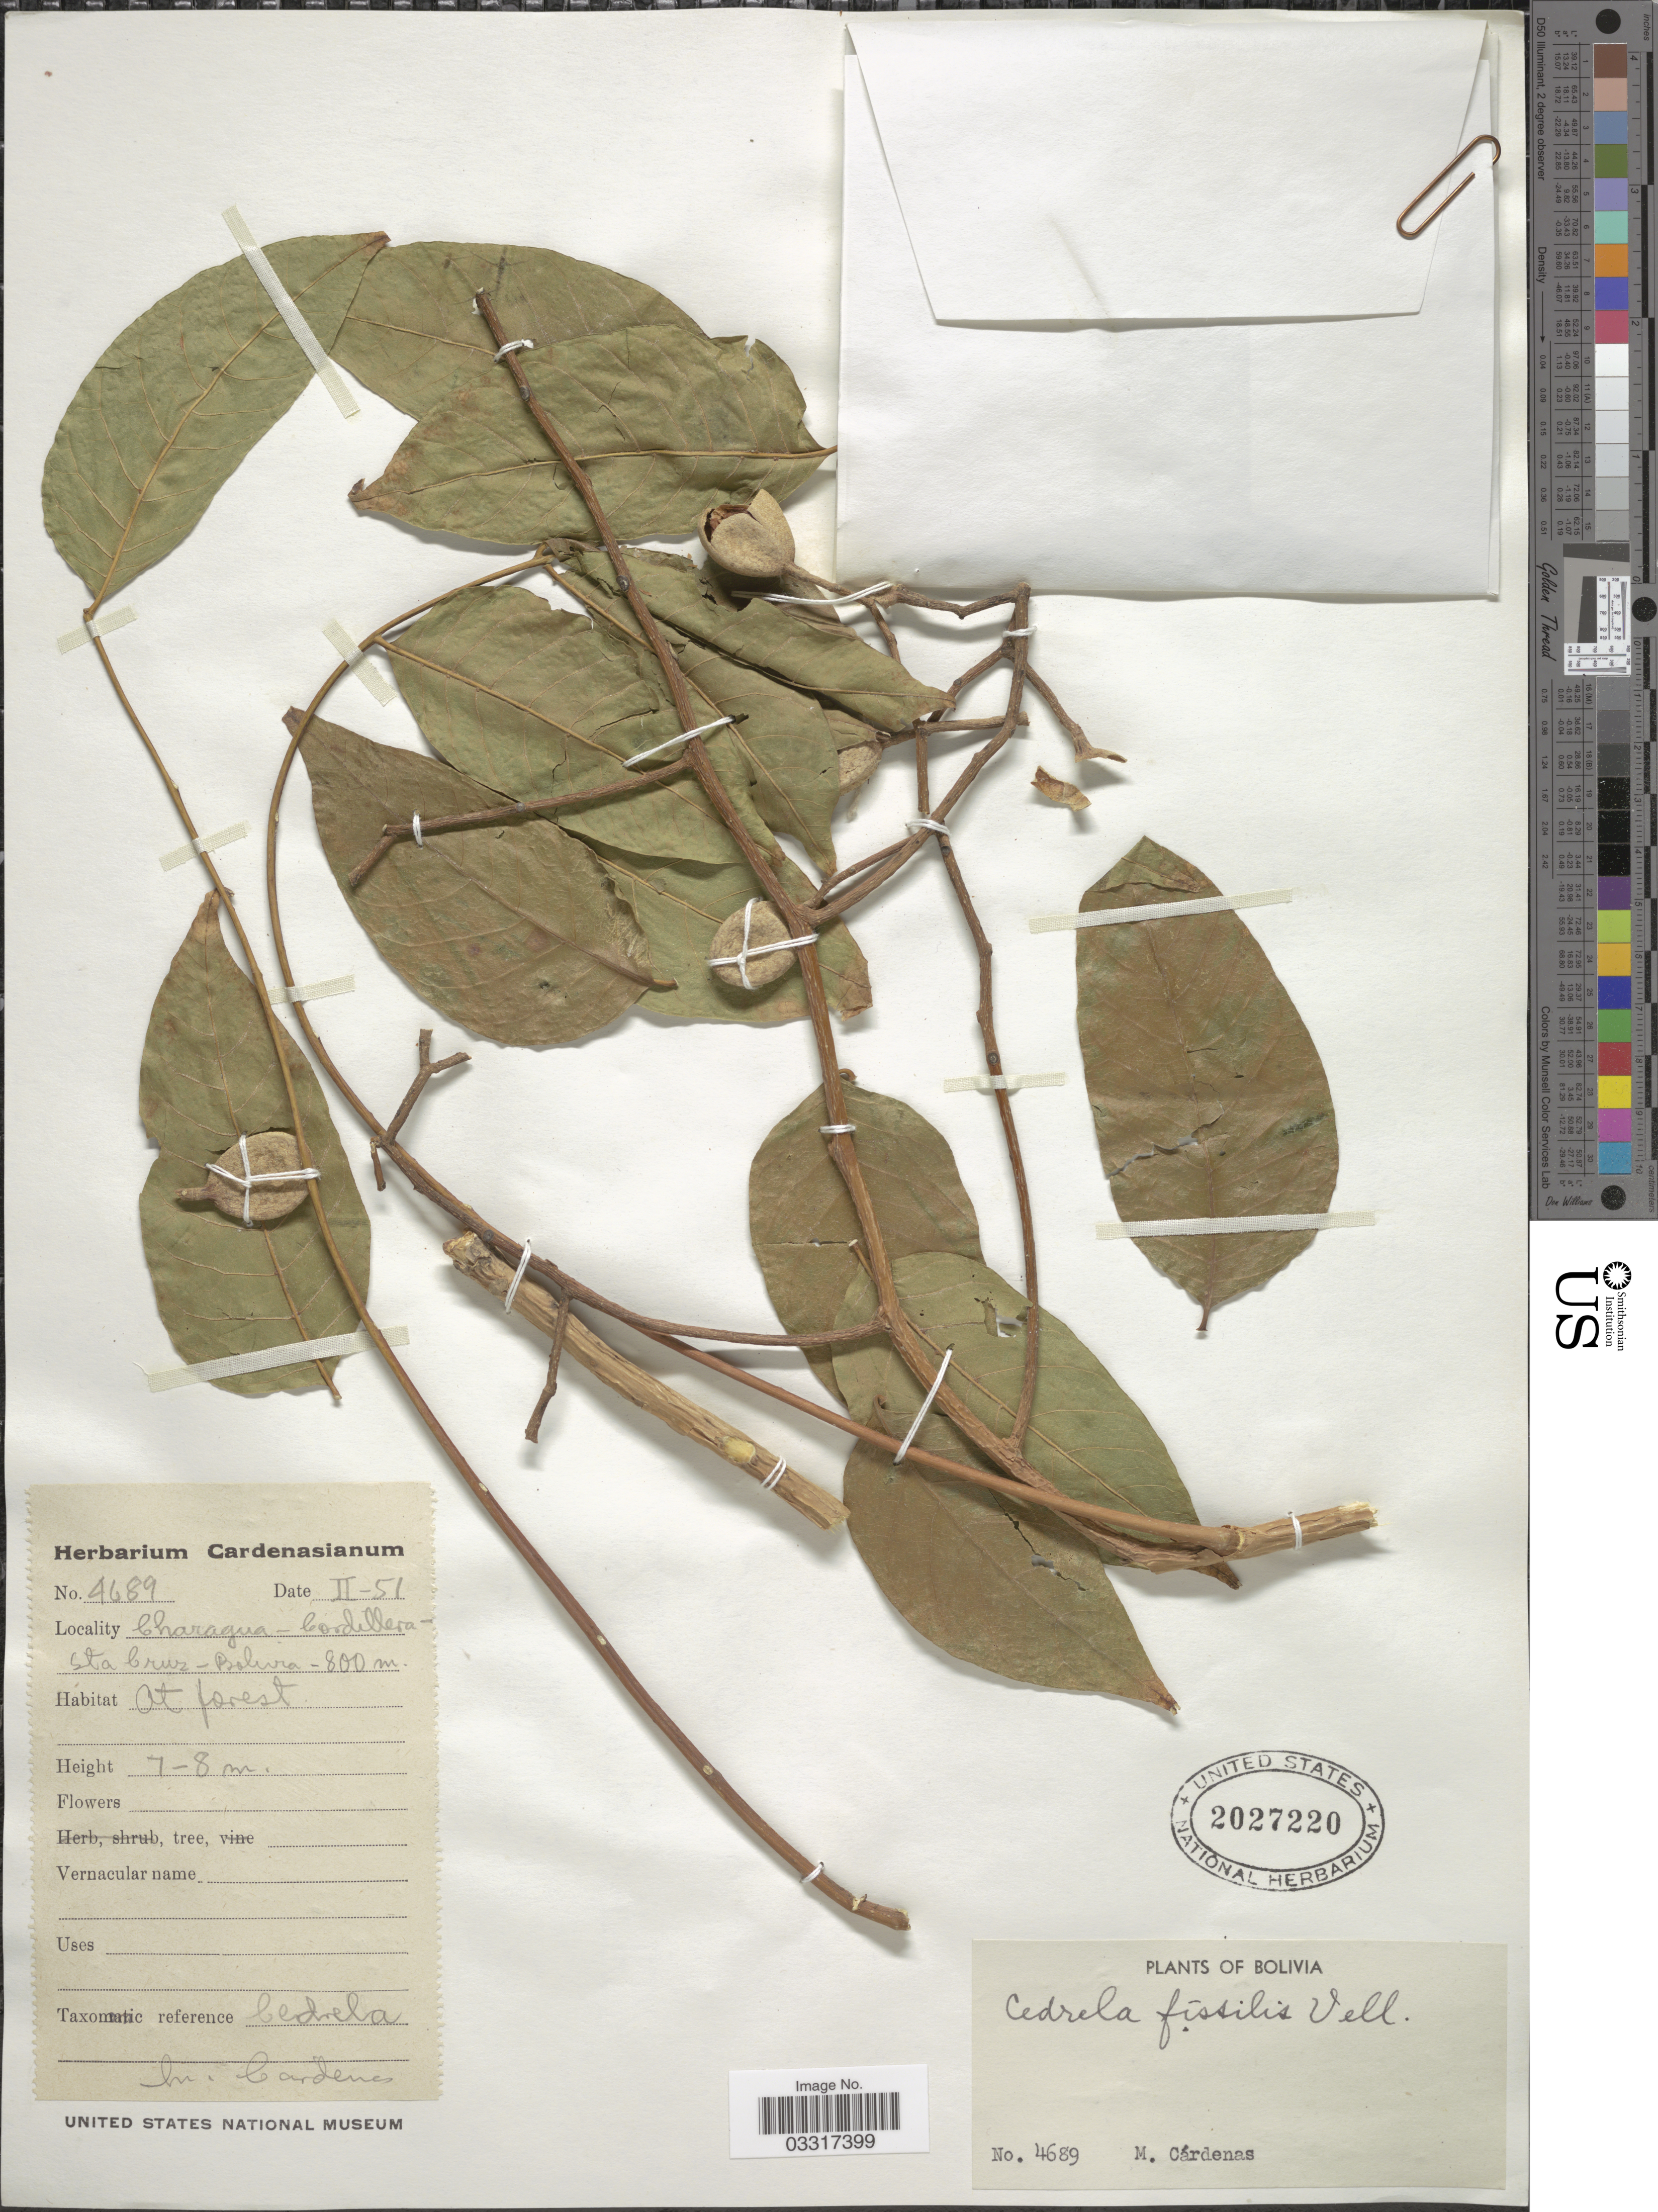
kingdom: Plantae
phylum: Tracheophyta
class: Magnoliopsida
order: Sapindales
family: Meliaceae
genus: Cedrela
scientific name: Cedrela fissilis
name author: Vell.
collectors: M. Cárdenas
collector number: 4689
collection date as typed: Transcribed d/m/y: /2/51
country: Bolivia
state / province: Santa Cruz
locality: Charagua - Cordillera.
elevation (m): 800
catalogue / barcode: US 2027220